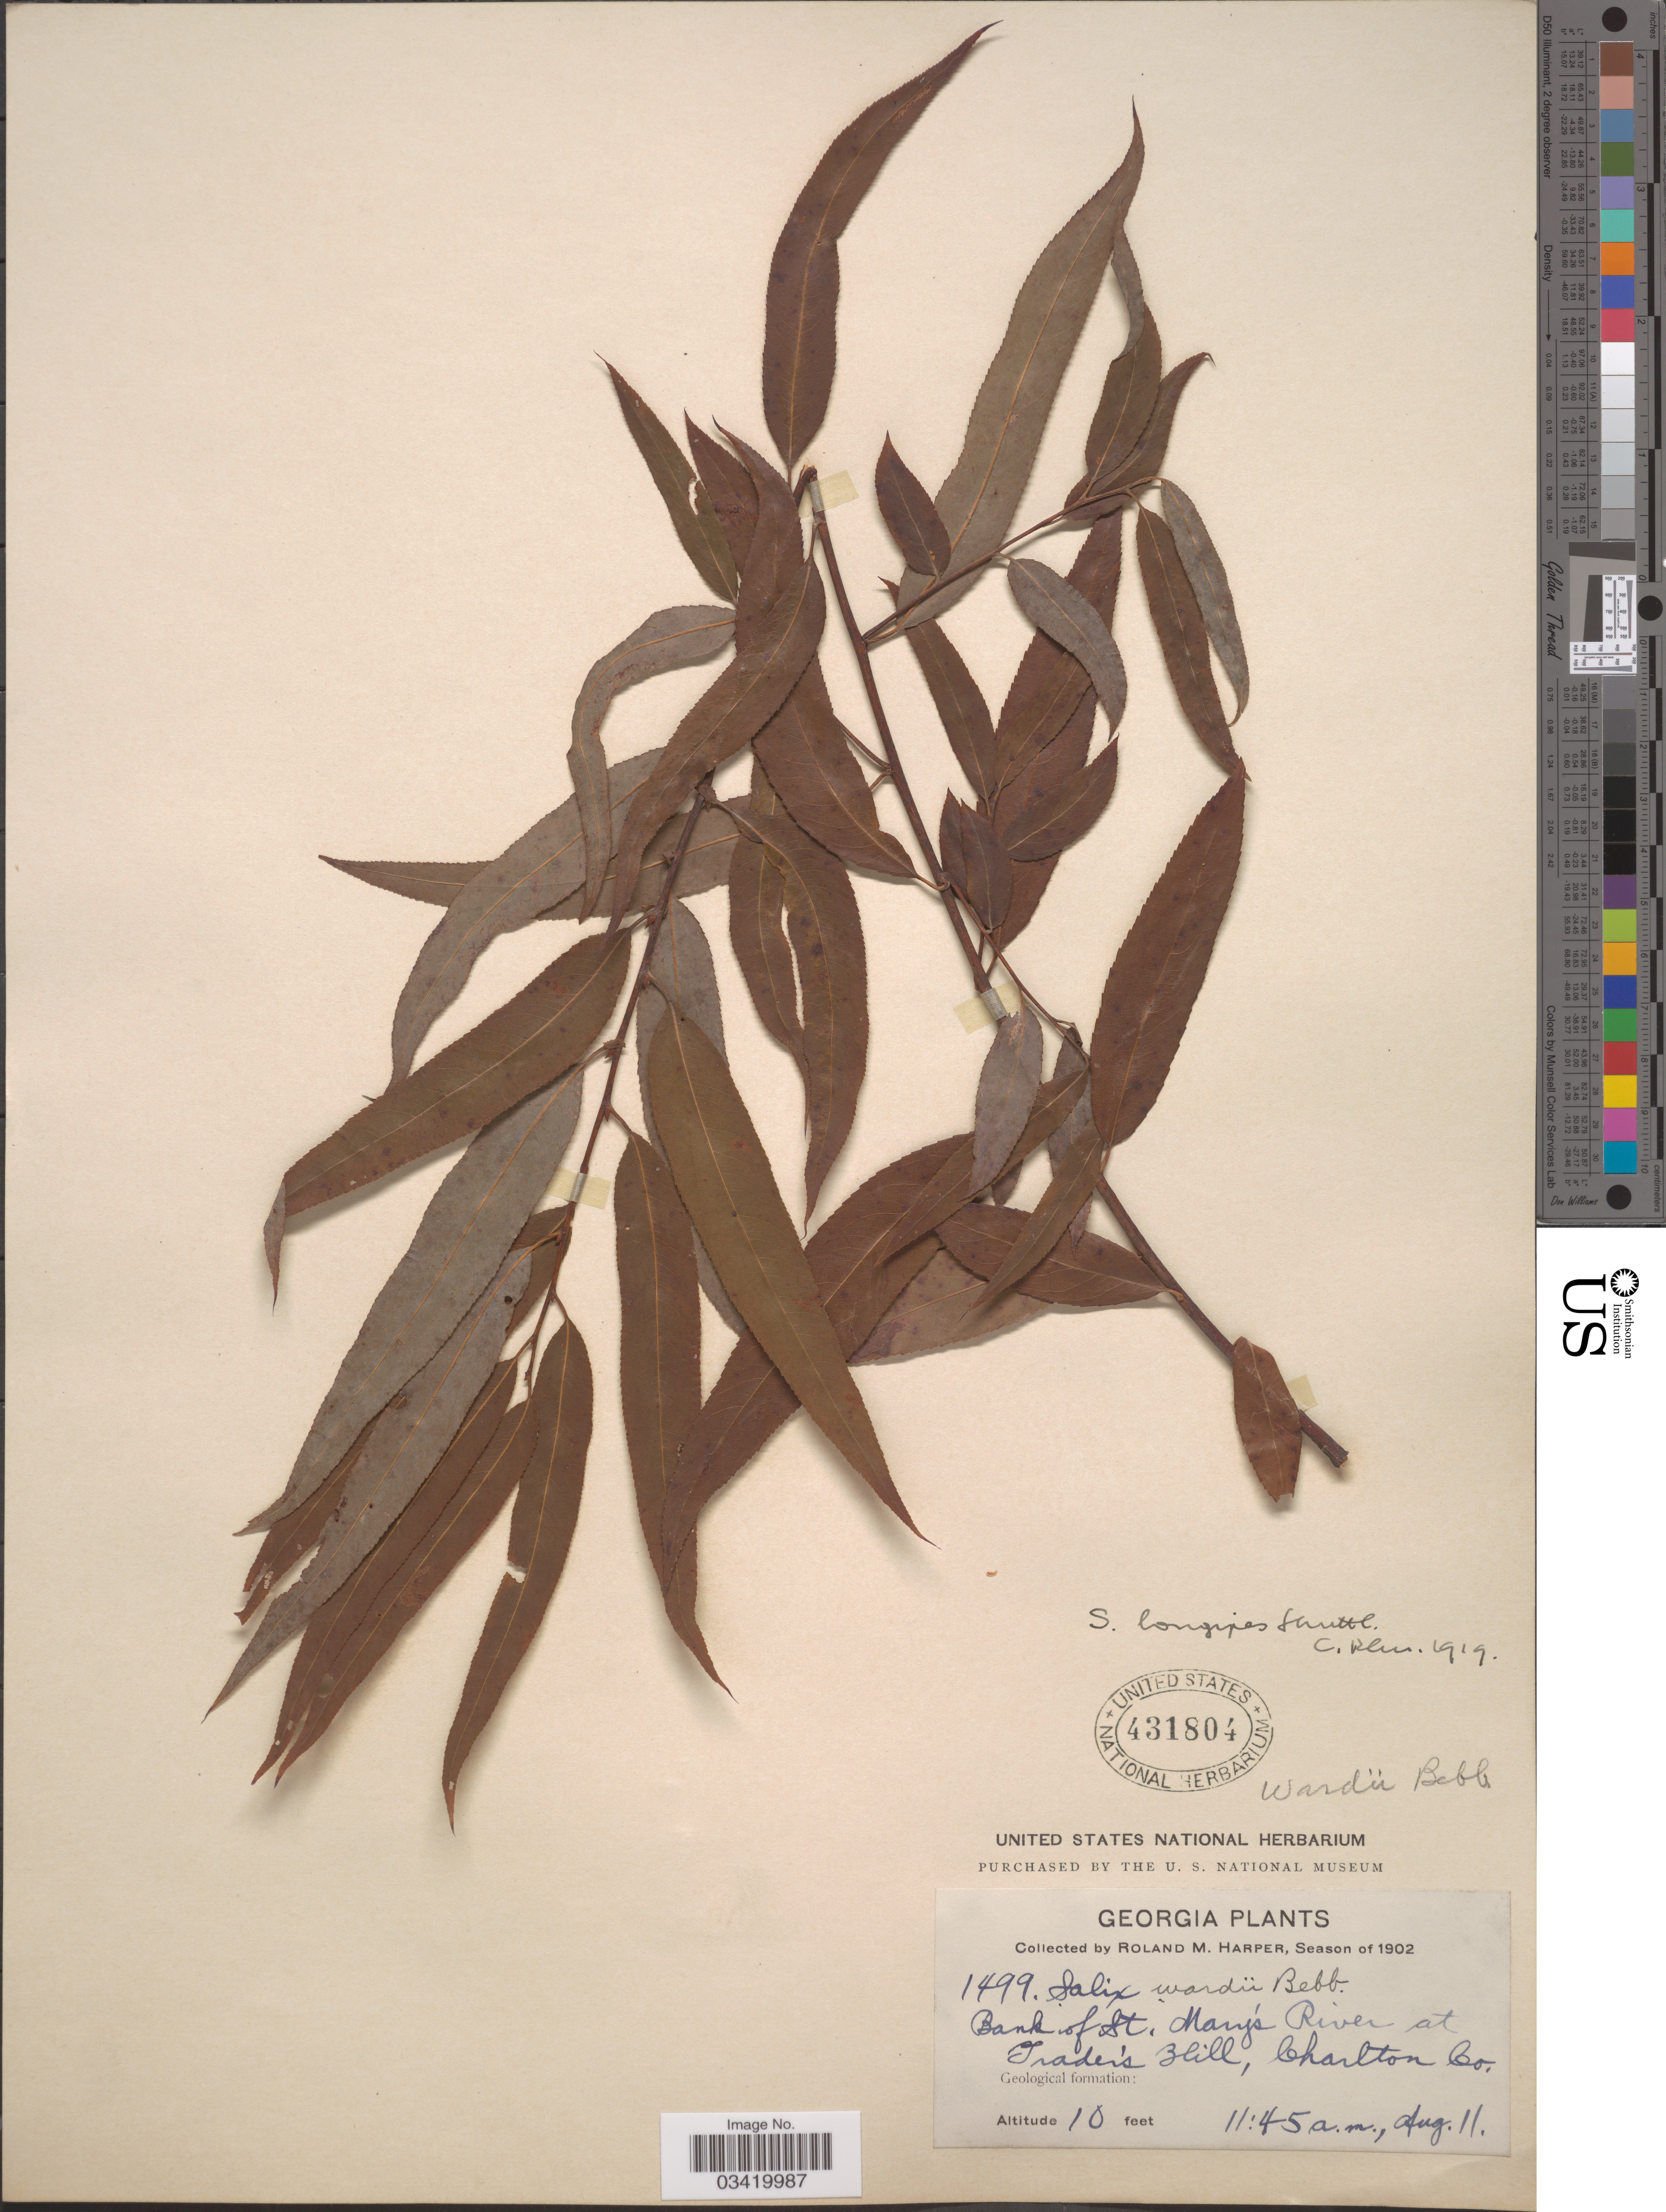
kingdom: Plantae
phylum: Tracheophyta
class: Magnoliopsida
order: Malpighiales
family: Salicaceae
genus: Salix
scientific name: Salix caroliniana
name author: Michx.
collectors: R. M. Harper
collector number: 1499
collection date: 1902-08-11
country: United States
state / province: Georgia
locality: Bank of St. Mary's River at Trader's Hill, Charlton Co.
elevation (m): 3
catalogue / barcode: US 431804